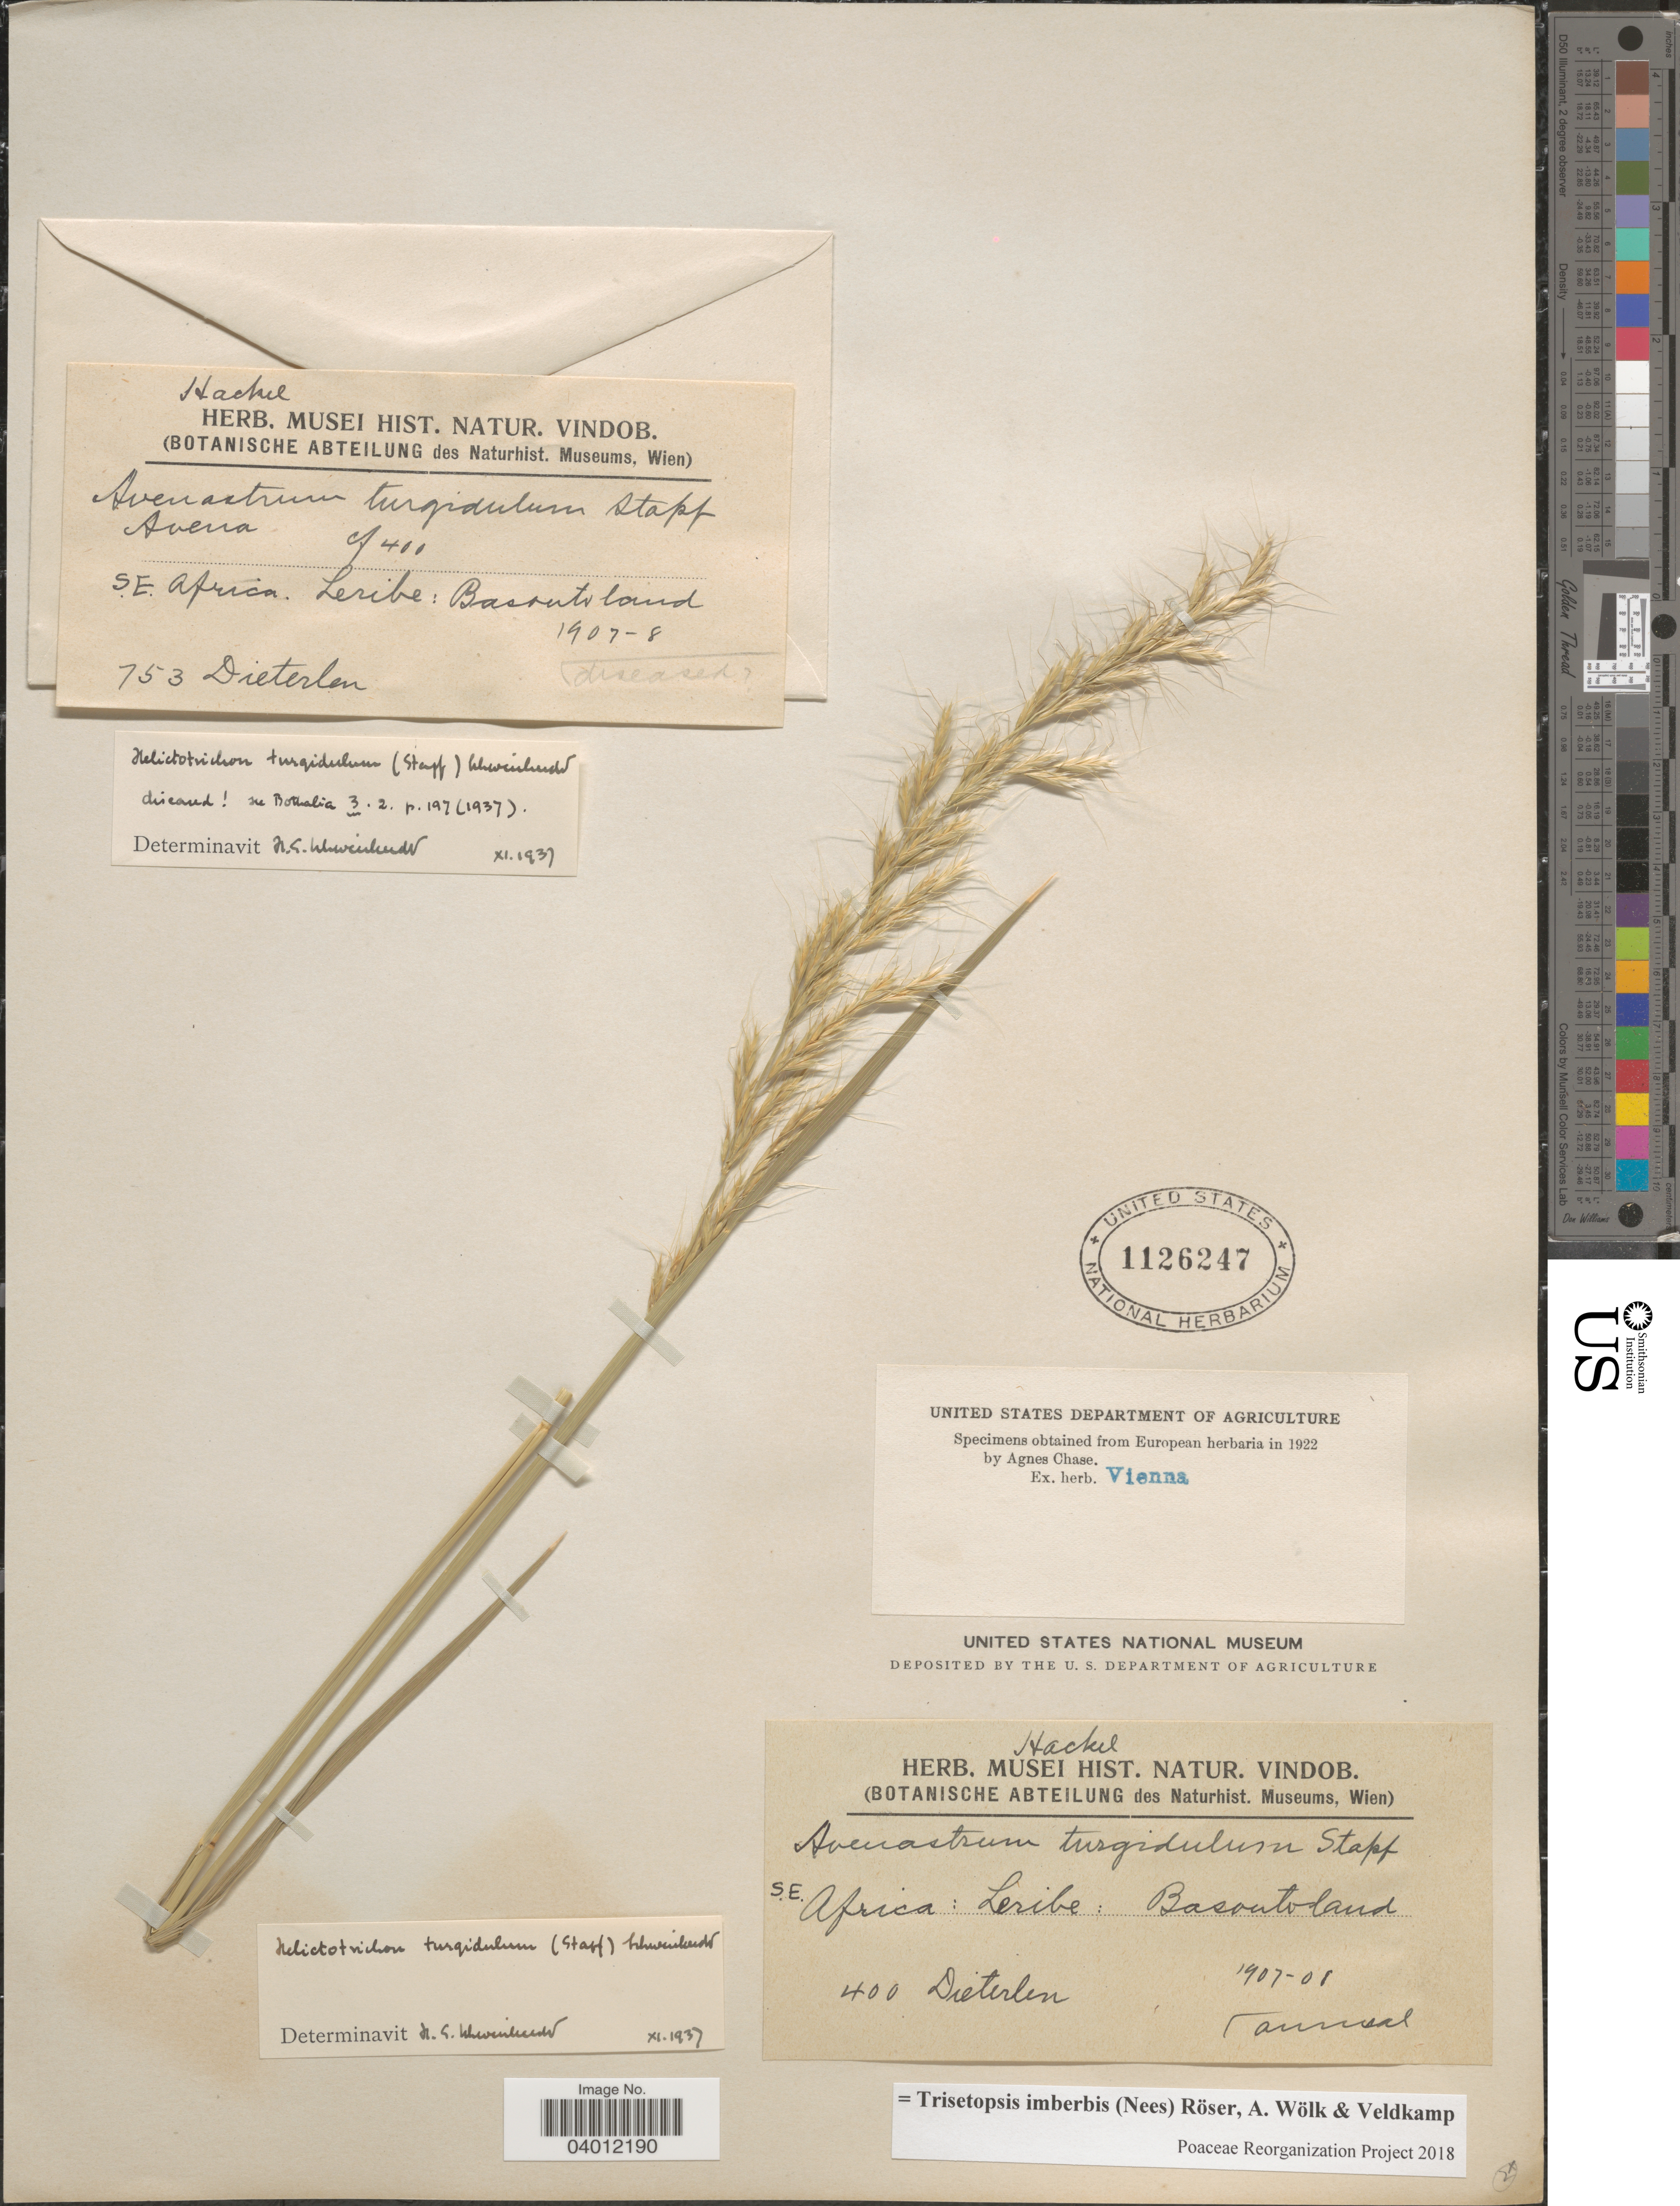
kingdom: Plantae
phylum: Tracheophyta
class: Liliopsida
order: Poales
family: Poaceae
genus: Trisetopsis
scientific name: Trisetopsis imberbis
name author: (Nees) Röser et al.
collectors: -. Dieterlen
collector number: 753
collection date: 1907/1908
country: Lesotho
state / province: Leribe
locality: S.E. Africa: Basutoland.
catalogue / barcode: US 1126247-2